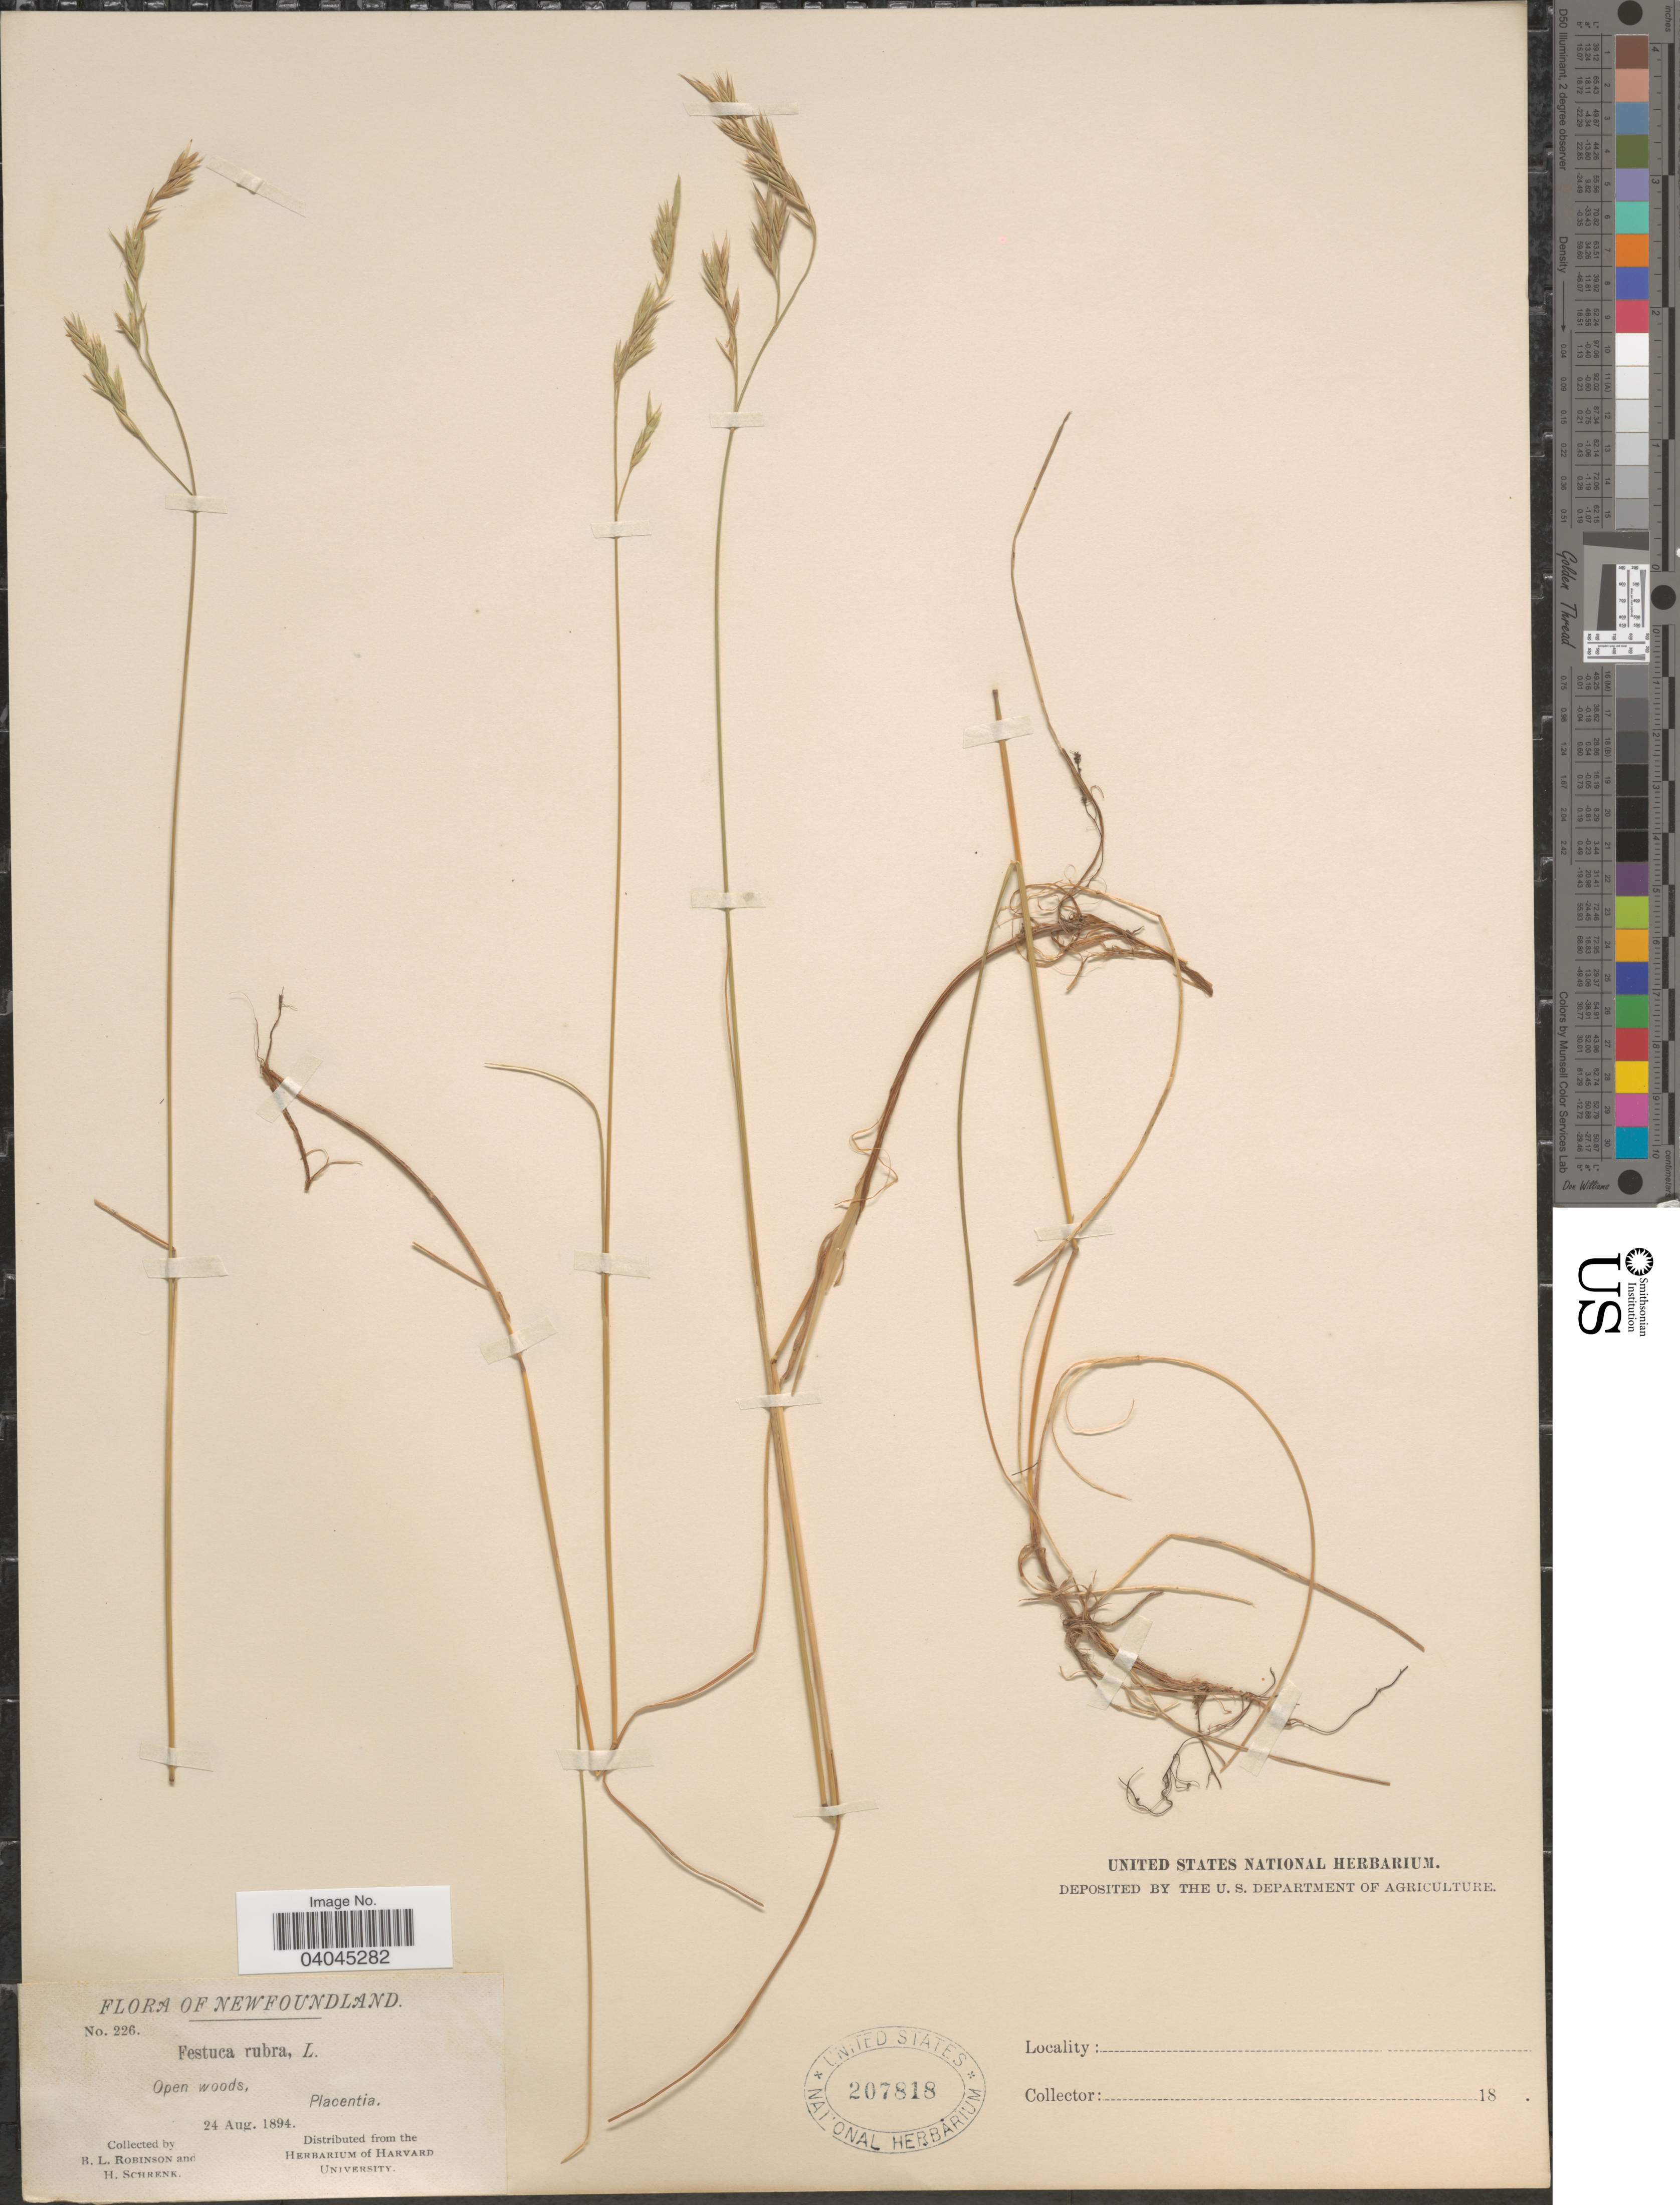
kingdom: Plantae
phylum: Tracheophyta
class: Liliopsida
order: Poales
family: Poaceae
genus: Festuca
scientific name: Festuca rubra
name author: L.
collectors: B. L. Robinson & H. Schrenk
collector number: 226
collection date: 1894-08-24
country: Canada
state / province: Newfoundland and Labrador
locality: Placentia.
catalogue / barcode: US 207818